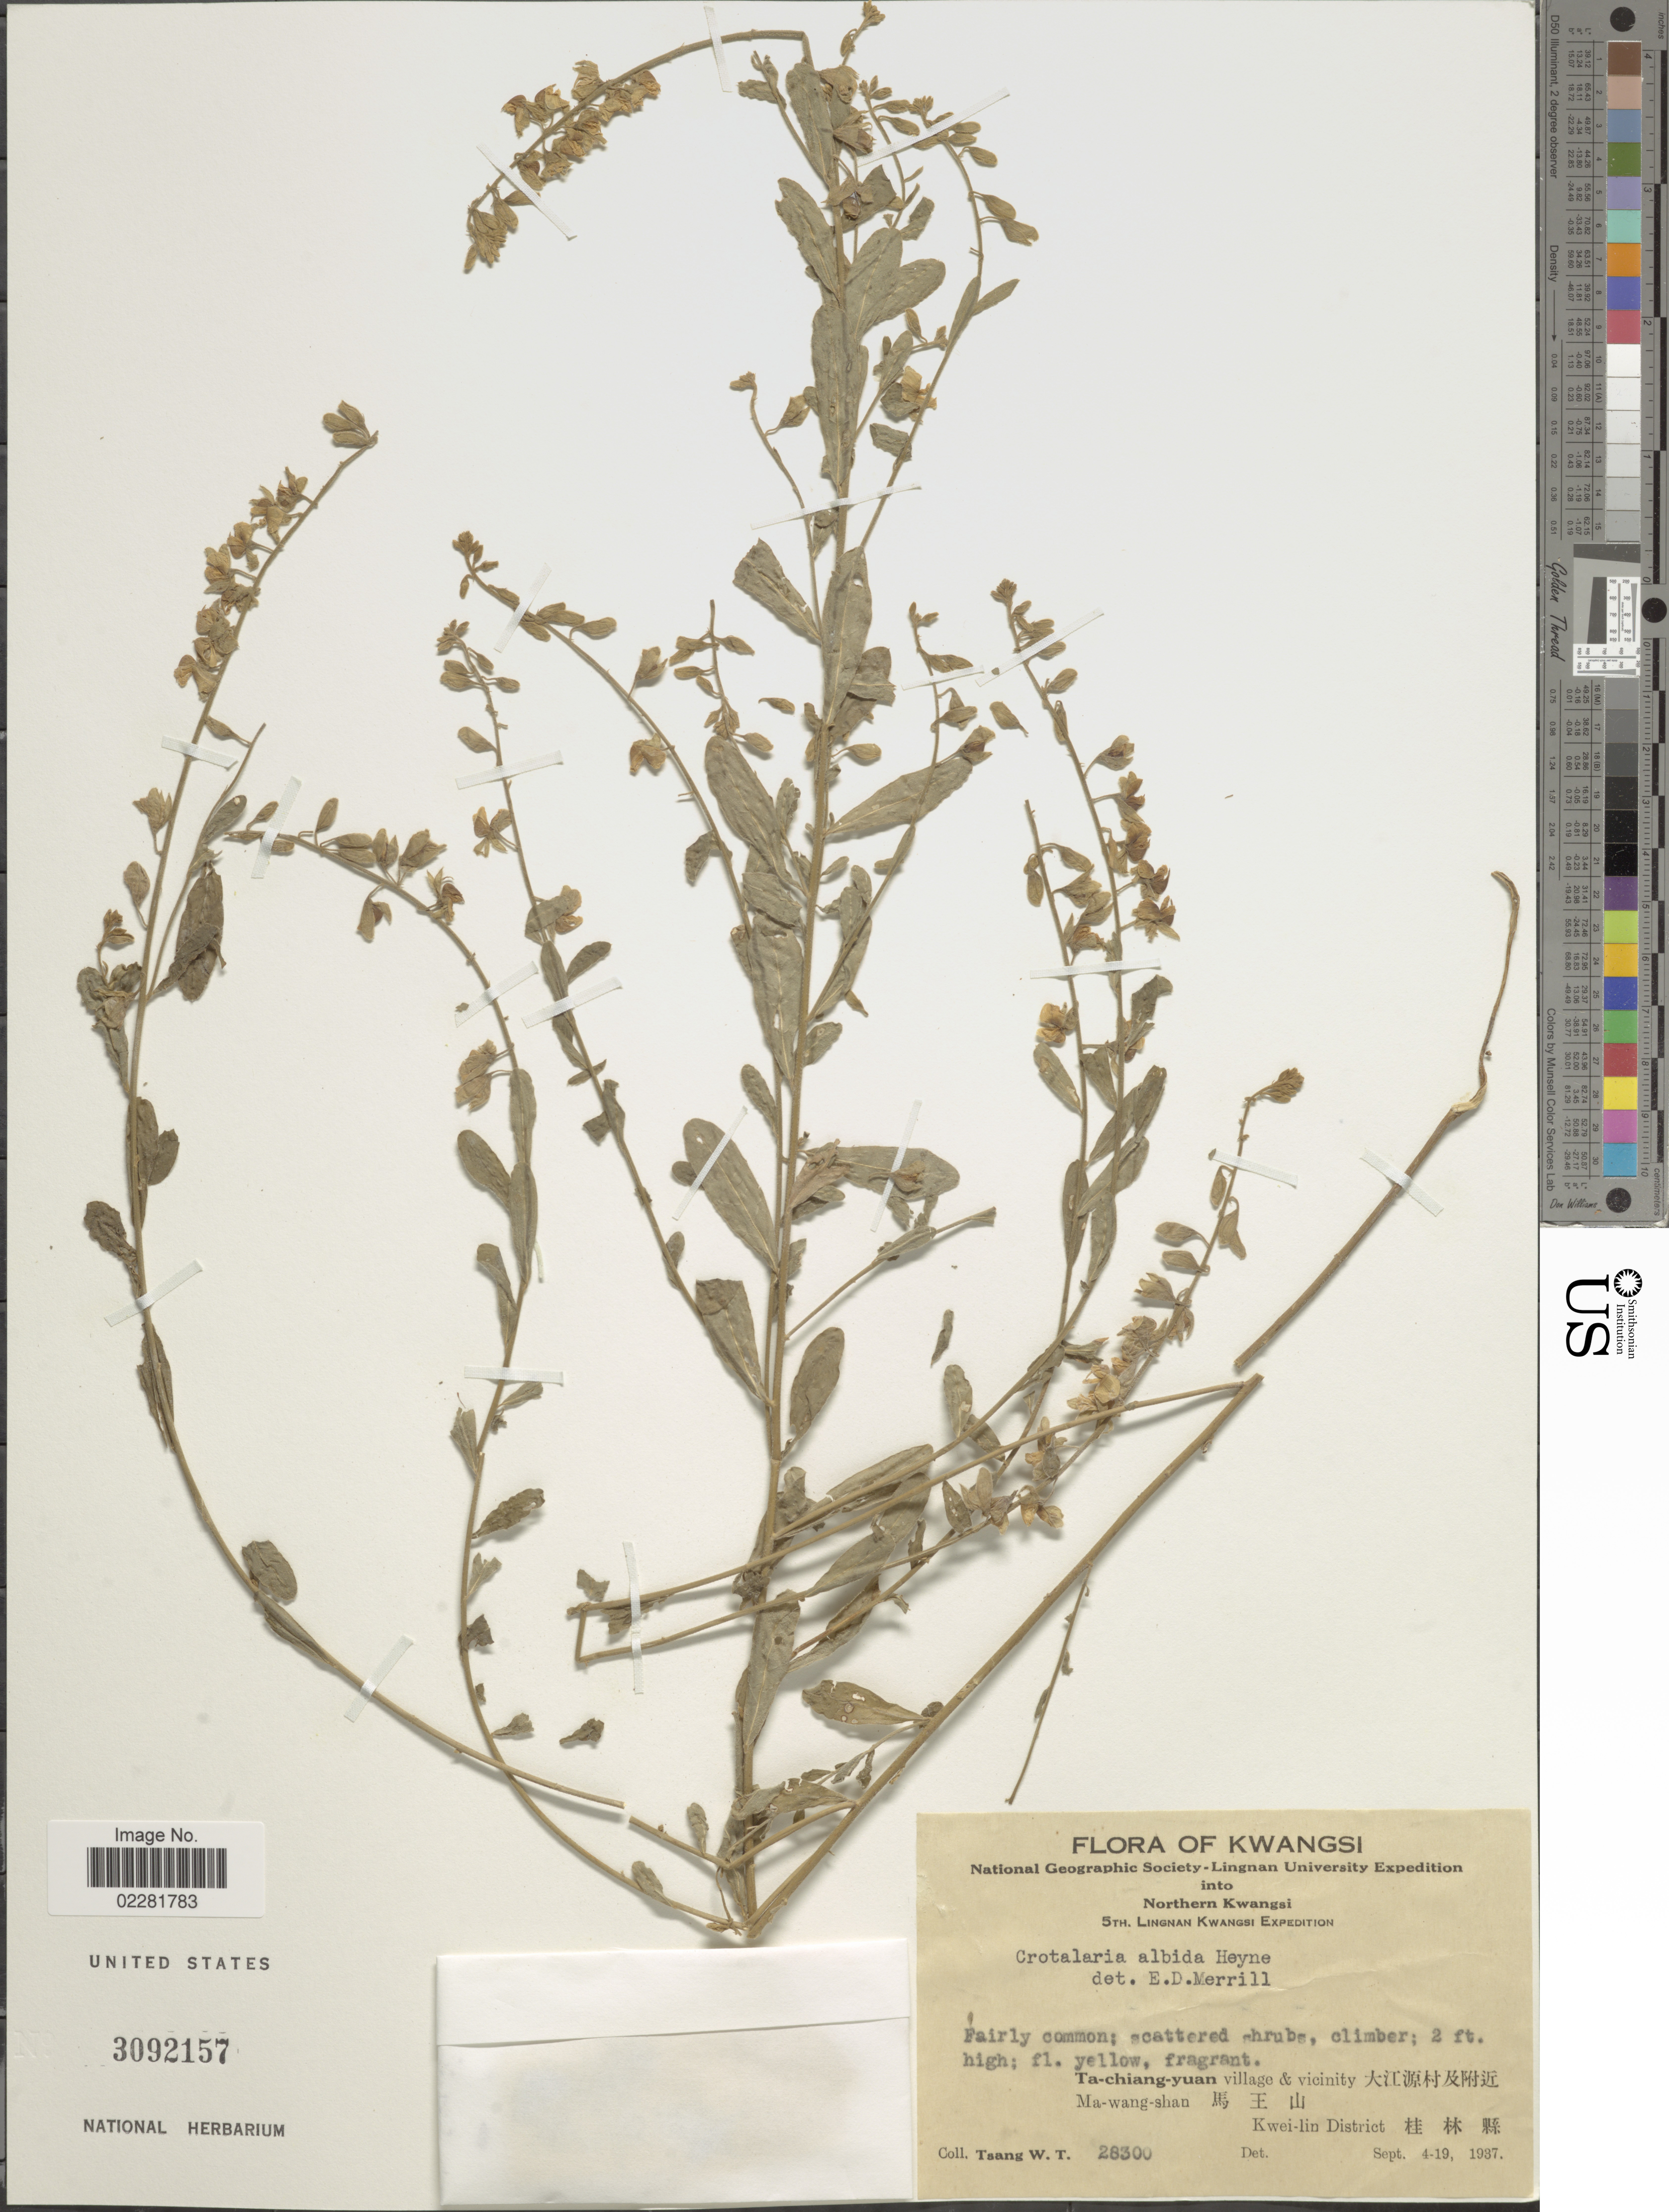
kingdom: Plantae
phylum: Tracheophyta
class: Magnoliopsida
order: Fabales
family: Fabaceae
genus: Crotalaria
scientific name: Crotalaria albida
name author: B. Heyne ex Roth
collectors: W. T. Tsang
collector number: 28300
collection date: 1937-09-04/1937-09-19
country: China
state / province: Guangxi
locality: Kwangsi, Ta-chiang-yuan village & vicinity, Ma-wang-shan, Kwei-lin District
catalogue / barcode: US 3092157